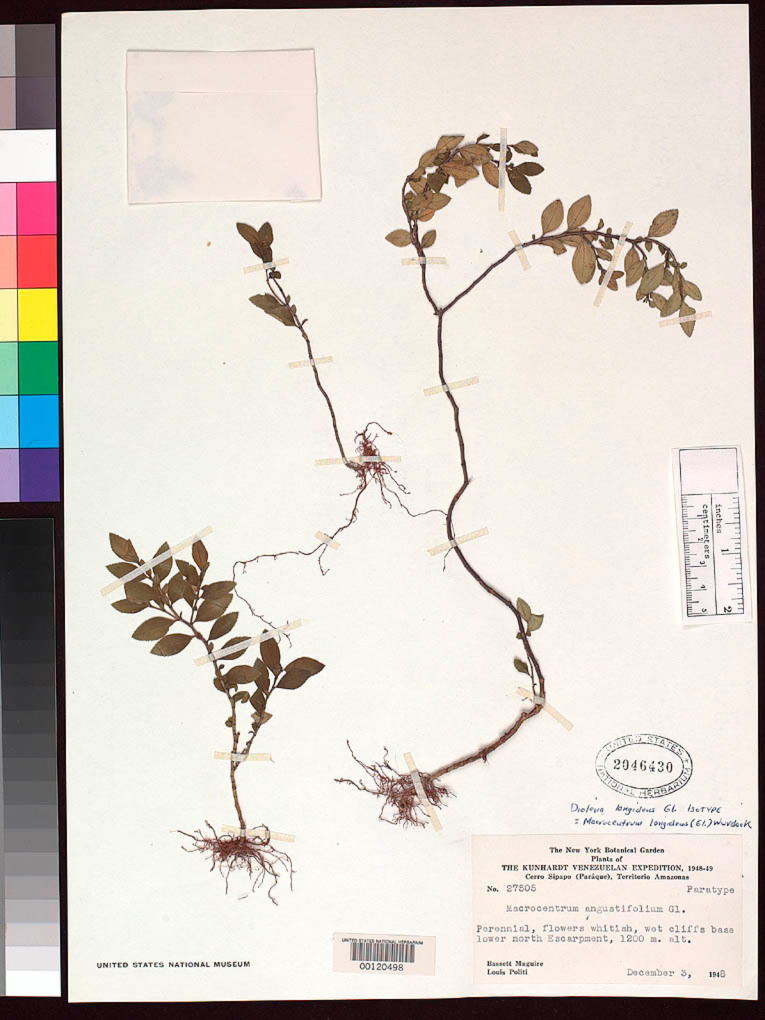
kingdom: Plantae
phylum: Tracheophyta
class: Magnoliopsida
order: Myrtales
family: Melastomataceae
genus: Diolena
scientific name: Diolena longidens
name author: Gleason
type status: Isotype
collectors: B. Maguire & L. Politi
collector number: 27505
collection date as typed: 03 Dec 1948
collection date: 1948-12-03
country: Venezuela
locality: Cerro Sipapo.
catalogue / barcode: US 2046430